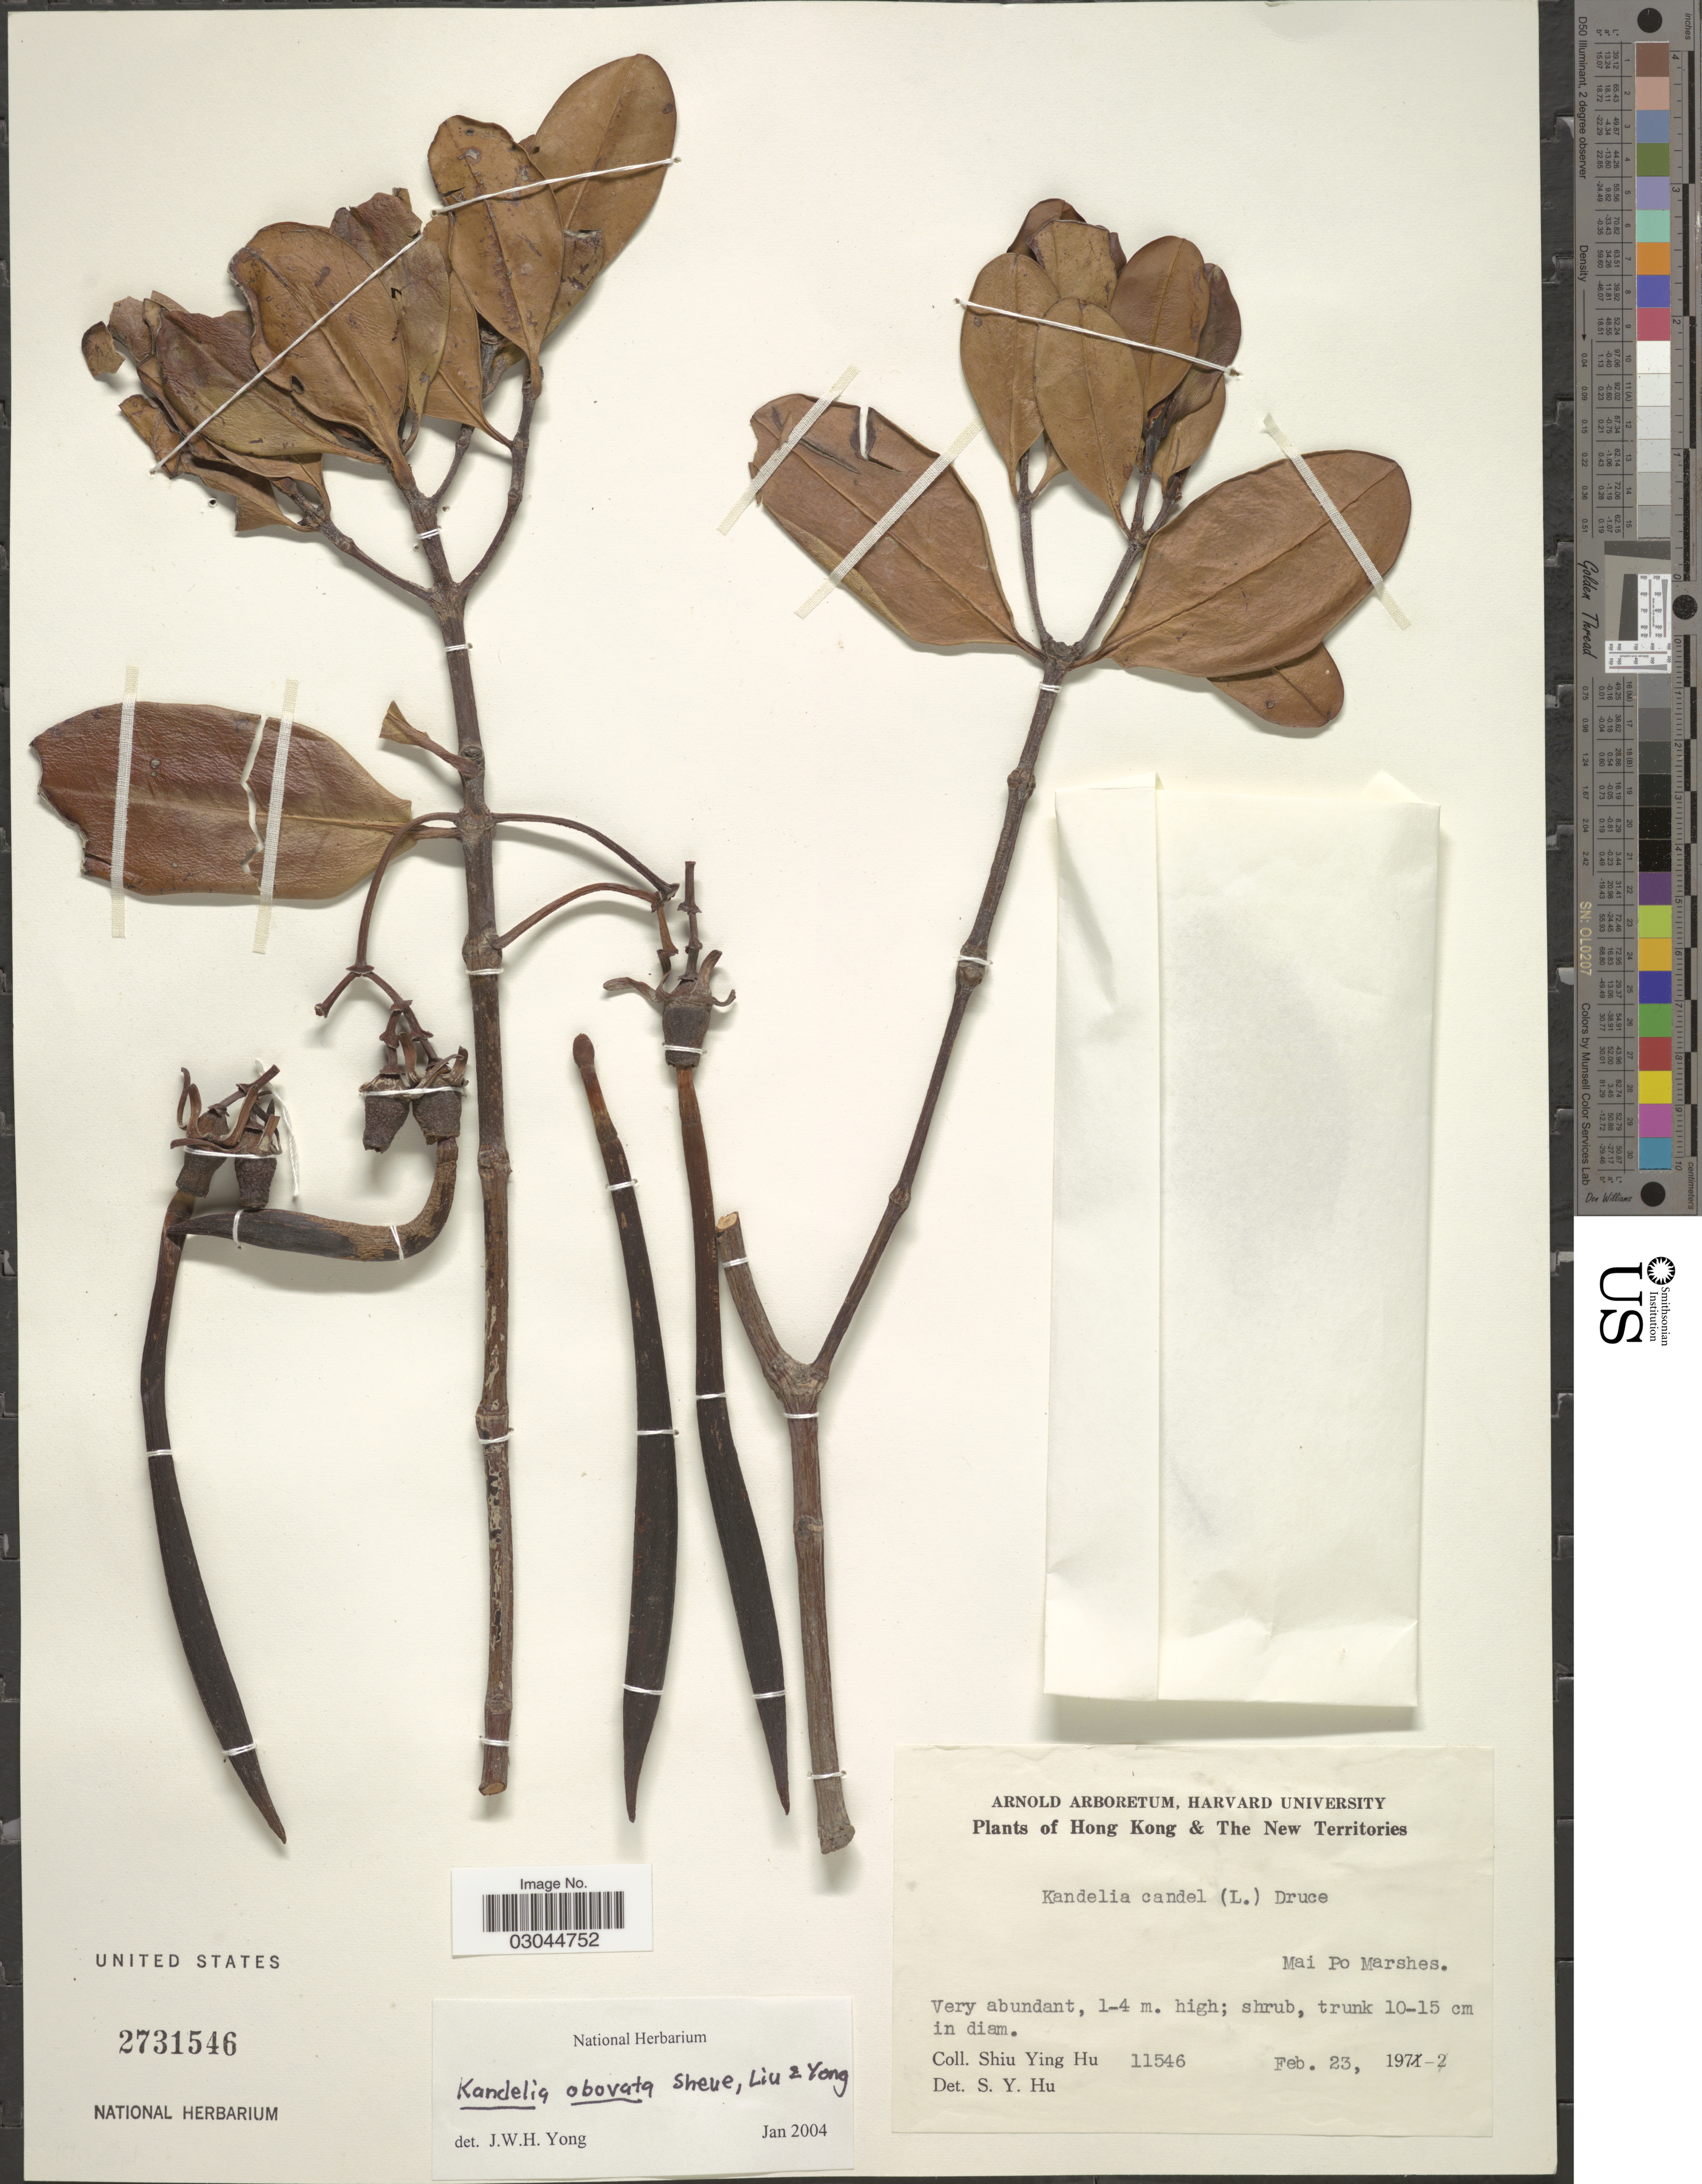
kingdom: Plantae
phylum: Tracheophyta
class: Magnoliopsida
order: Malpighiales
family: Rhizophoraceae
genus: Kandelia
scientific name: Kandelia obovata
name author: Sheue et al.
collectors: S. Y. Hu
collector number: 11546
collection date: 1972-02-23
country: China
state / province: Hong Kong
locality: The New Territories. Mai Po Marshes.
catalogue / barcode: US 2731546